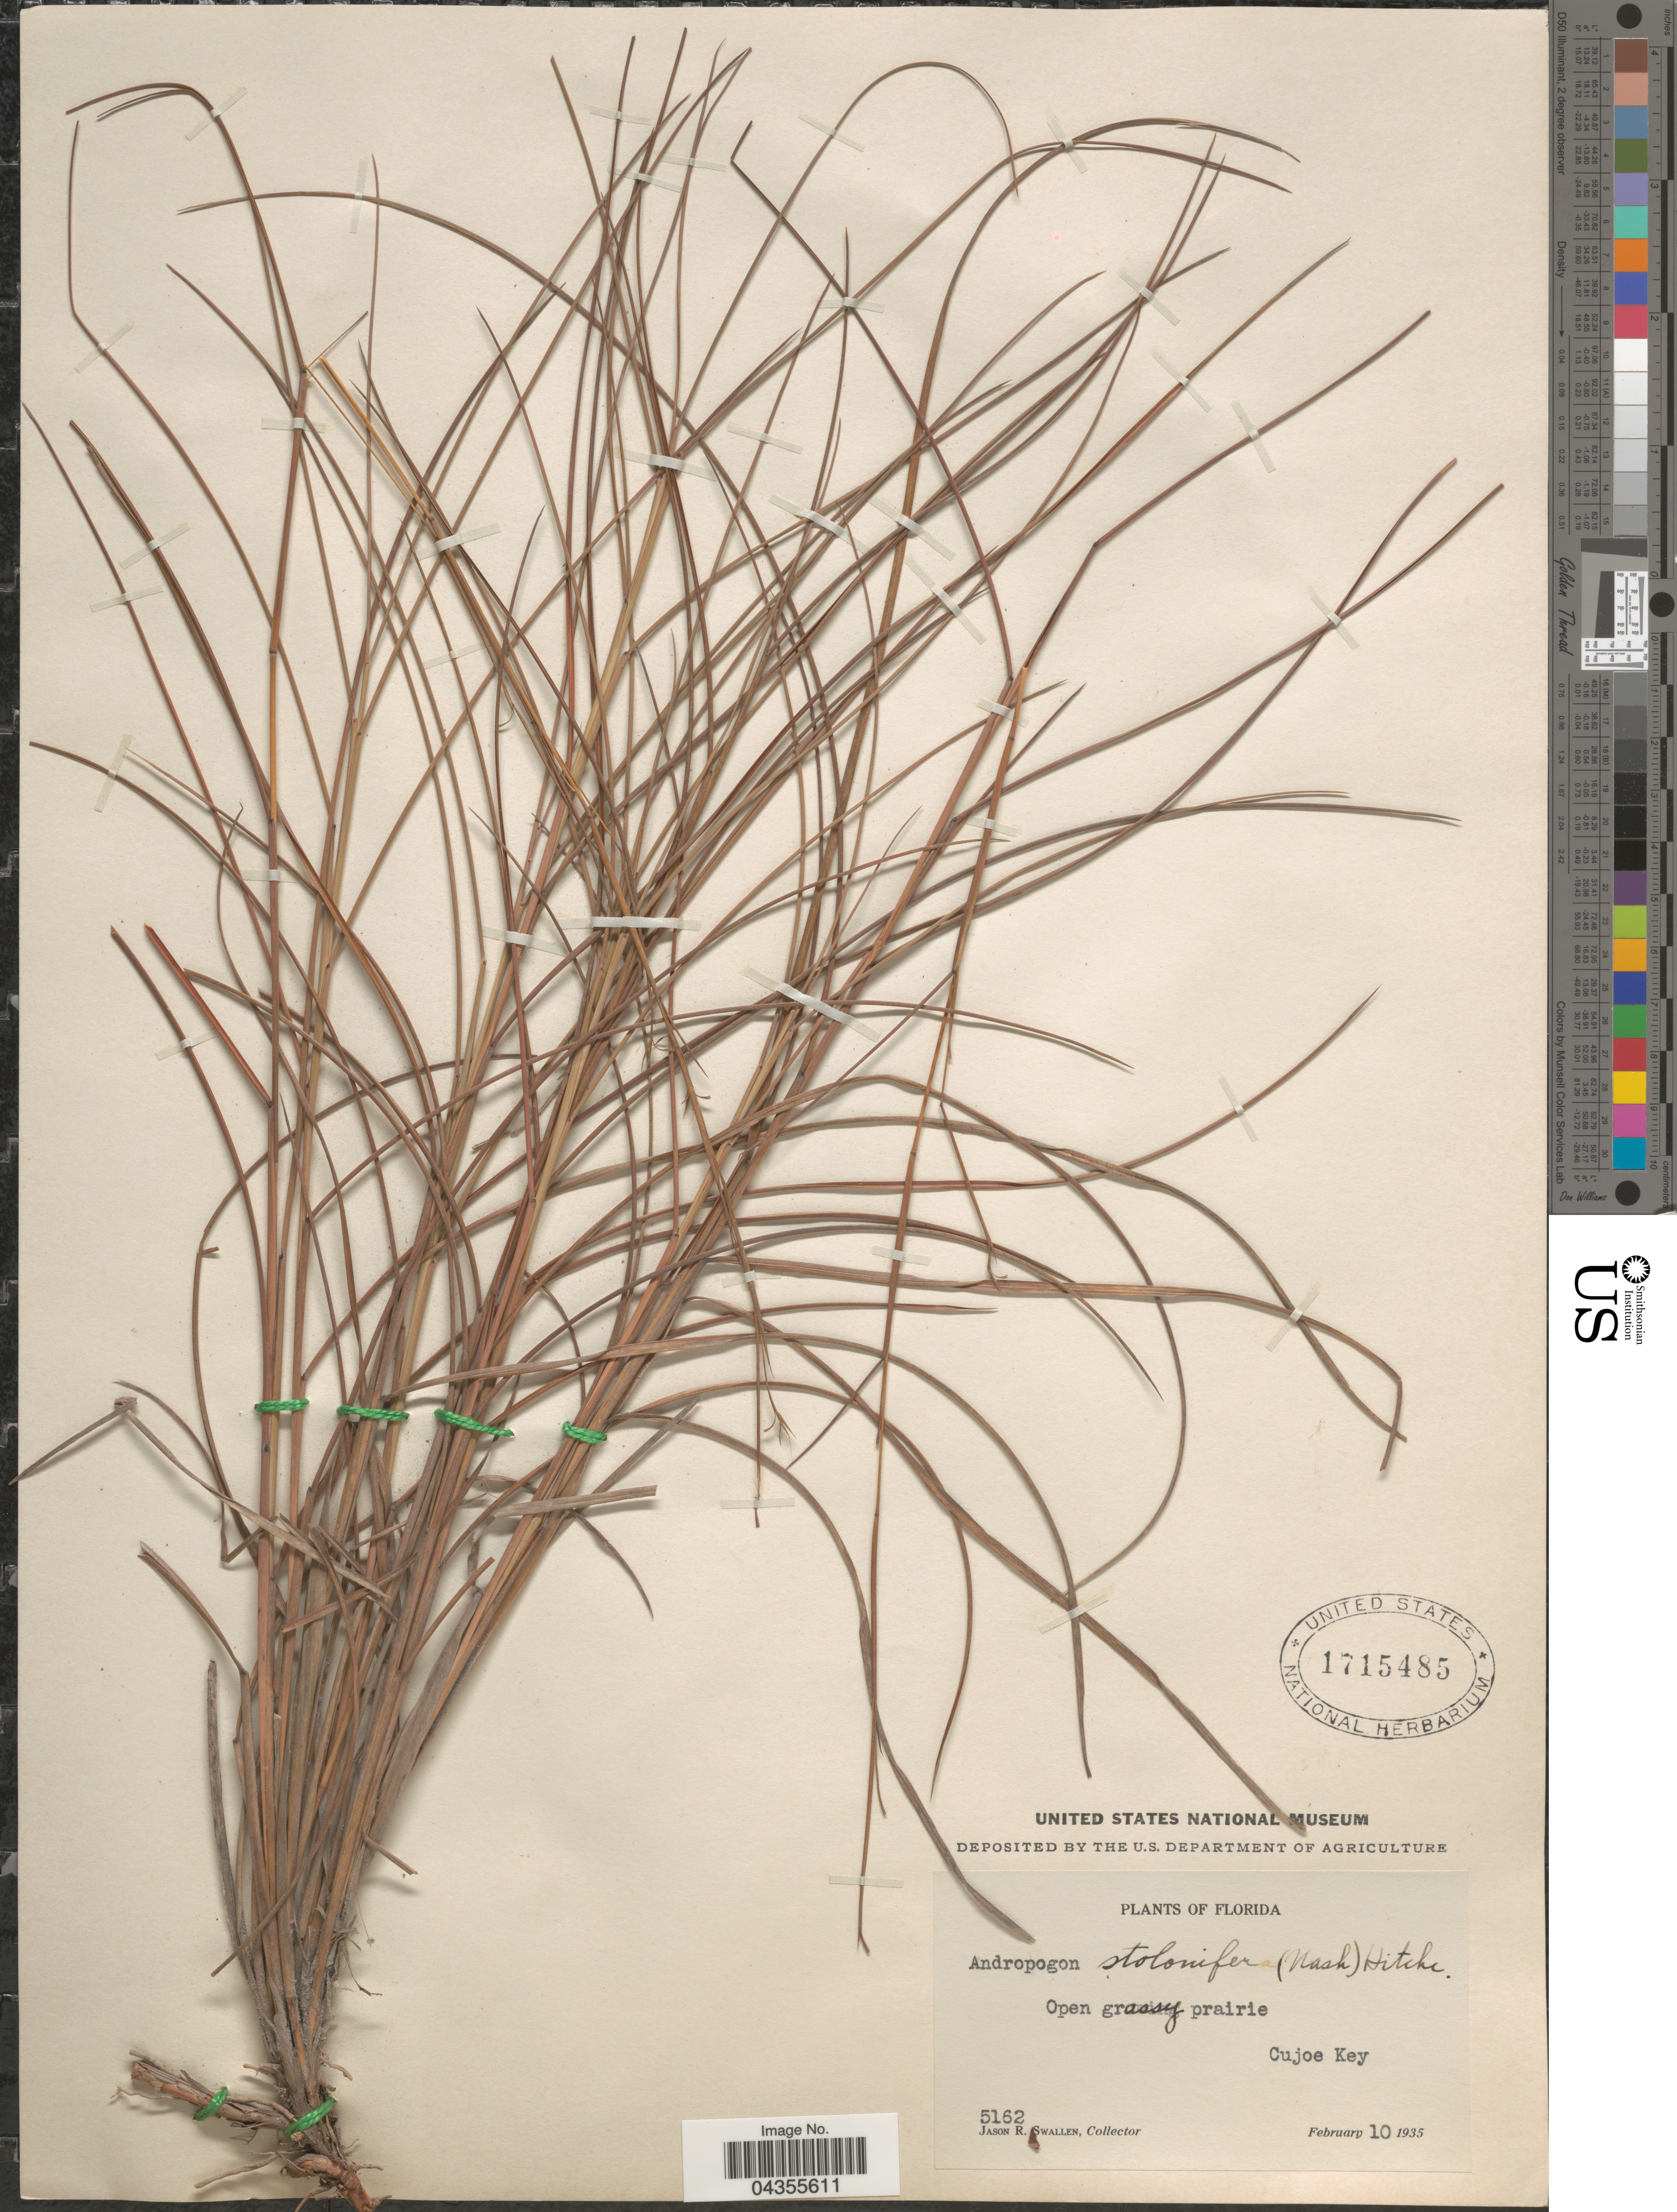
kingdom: Plantae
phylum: Tracheophyta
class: Liliopsida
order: Poales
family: Poaceae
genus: Schizachyrium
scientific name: Schizachyrium scoparium var. stoloniferum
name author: (Nash) Wipff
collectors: J. R. Swallen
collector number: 5162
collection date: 1935-02-10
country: United States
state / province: Florida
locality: Cujoe Key.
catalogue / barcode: US 1715485